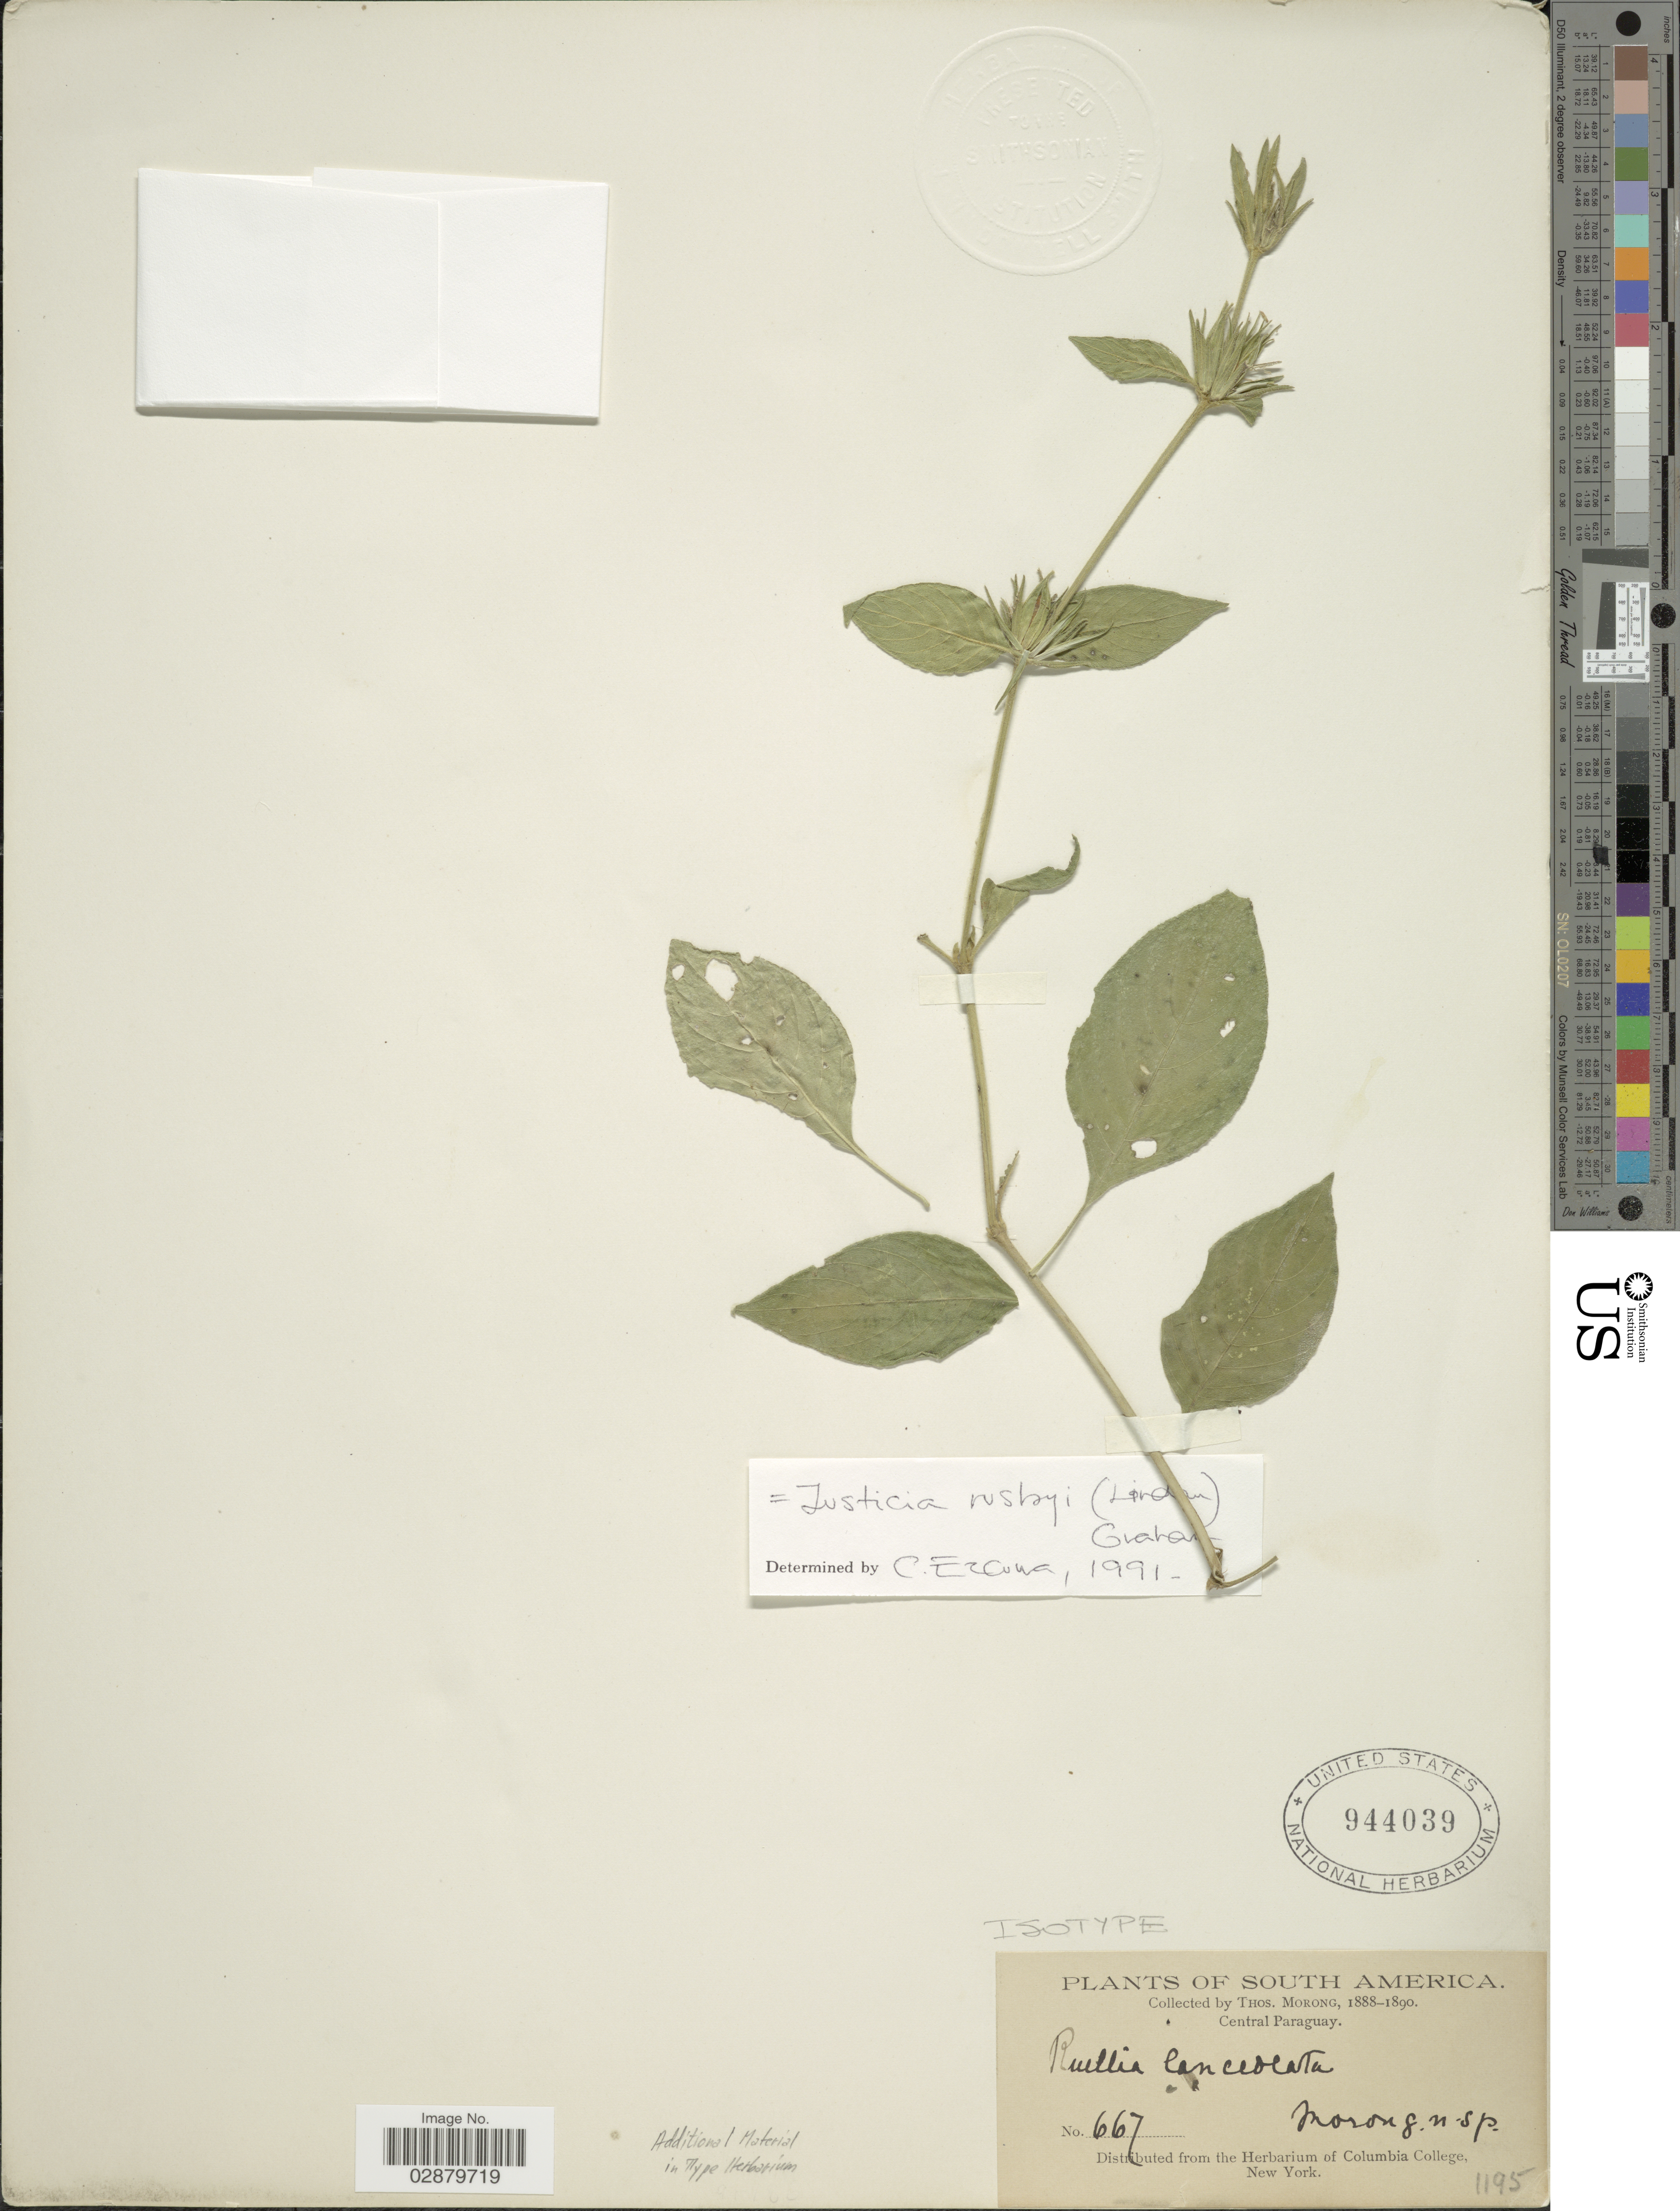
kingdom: Plantae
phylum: Tracheophyta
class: Magnoliopsida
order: Lamiales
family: Acanthaceae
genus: Justicia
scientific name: Justicia matthewsii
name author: (Lindau) Rusby ex Dyer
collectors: ex herb. T. Morong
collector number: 667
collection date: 1888/1890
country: Paraguay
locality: Central Paraguay.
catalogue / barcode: US 944039